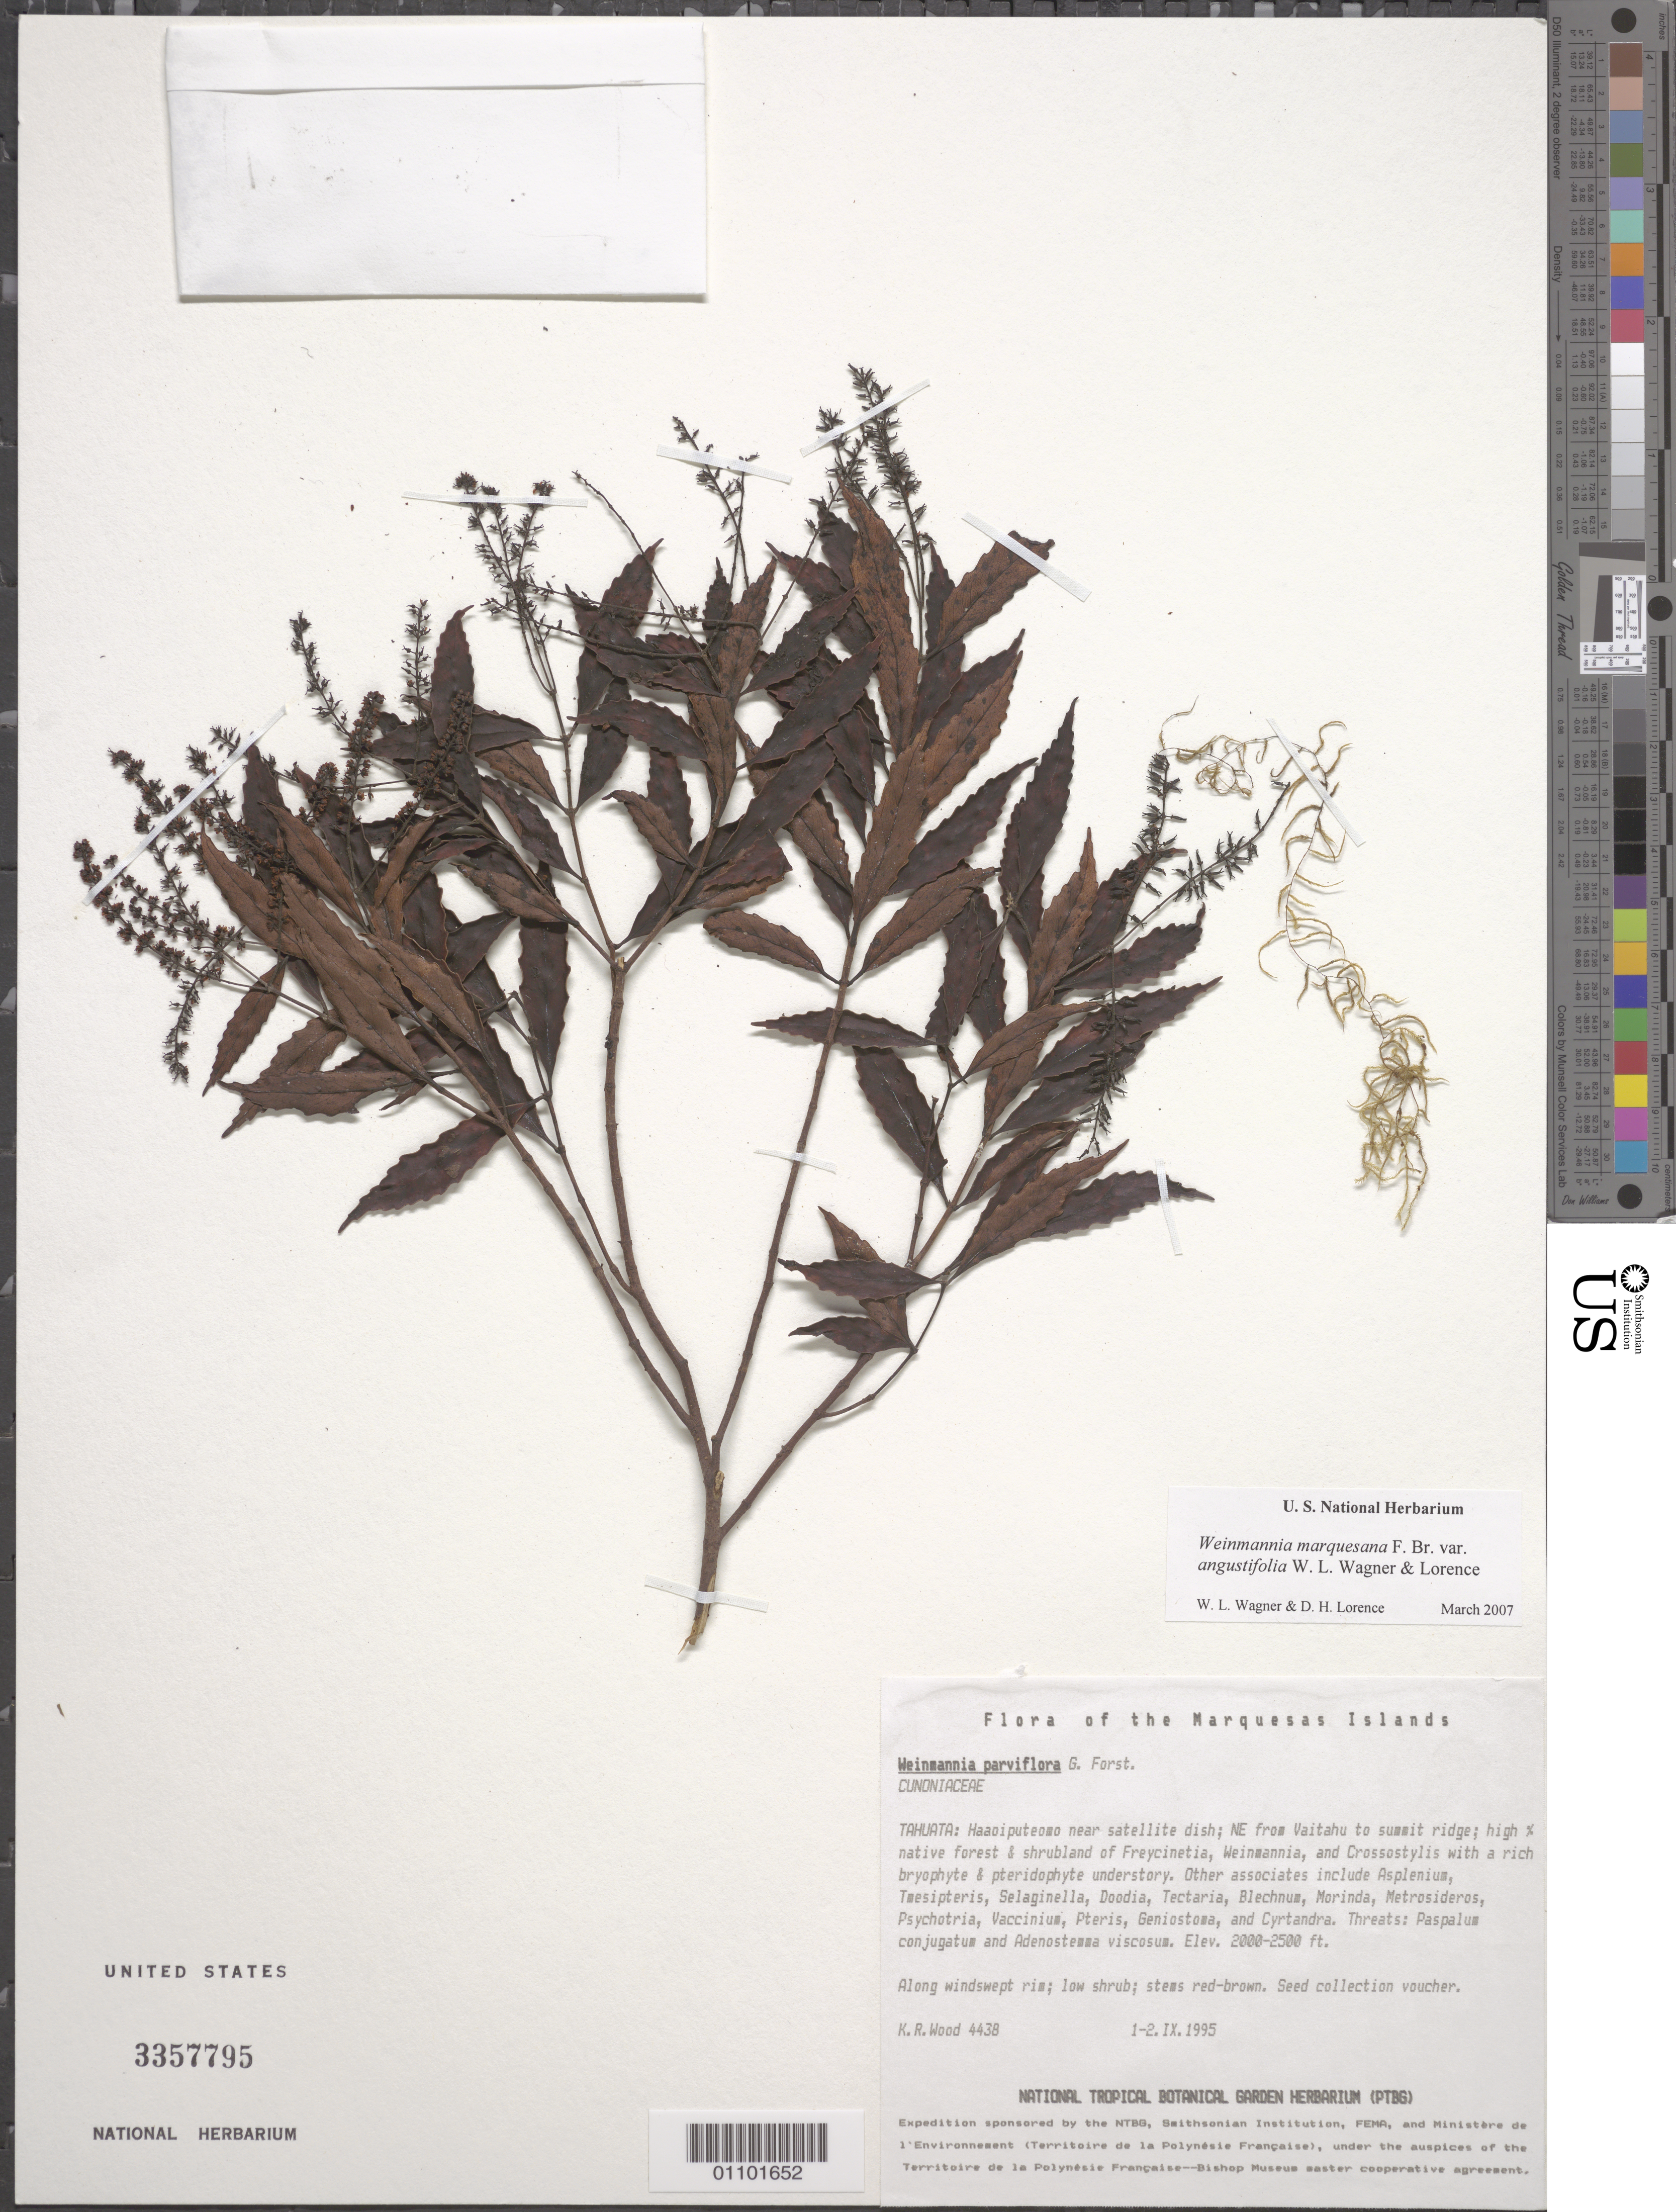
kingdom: Plantae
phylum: Tracheophyta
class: Magnoliopsida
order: Oxalidales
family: Cunoniaceae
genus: Pterophylla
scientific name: Pterophylla marquesana var. angustifolia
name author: (Lorence & W.L. Wagner) Pillon & H.C. Hopkins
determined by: Wagner, W. L., (BOT), Smithsonian Institution - National Museum of Natural History (UNITED STATES)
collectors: K. R. Wood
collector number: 4438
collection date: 1995-09-01/1995-09-02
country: French Polynesia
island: Tahuata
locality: Haaoiputeoma, near satelite dish, NE from Vaitahu to summit ridge; along wind swept rim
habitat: High % native forest & shrubland of Freycinetia-Weinmannia w/ Crossostylis; bryophyte & pteridophyte understory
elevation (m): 610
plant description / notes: Paspalum conjugatum, Adenostemma viscosum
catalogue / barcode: US 357795